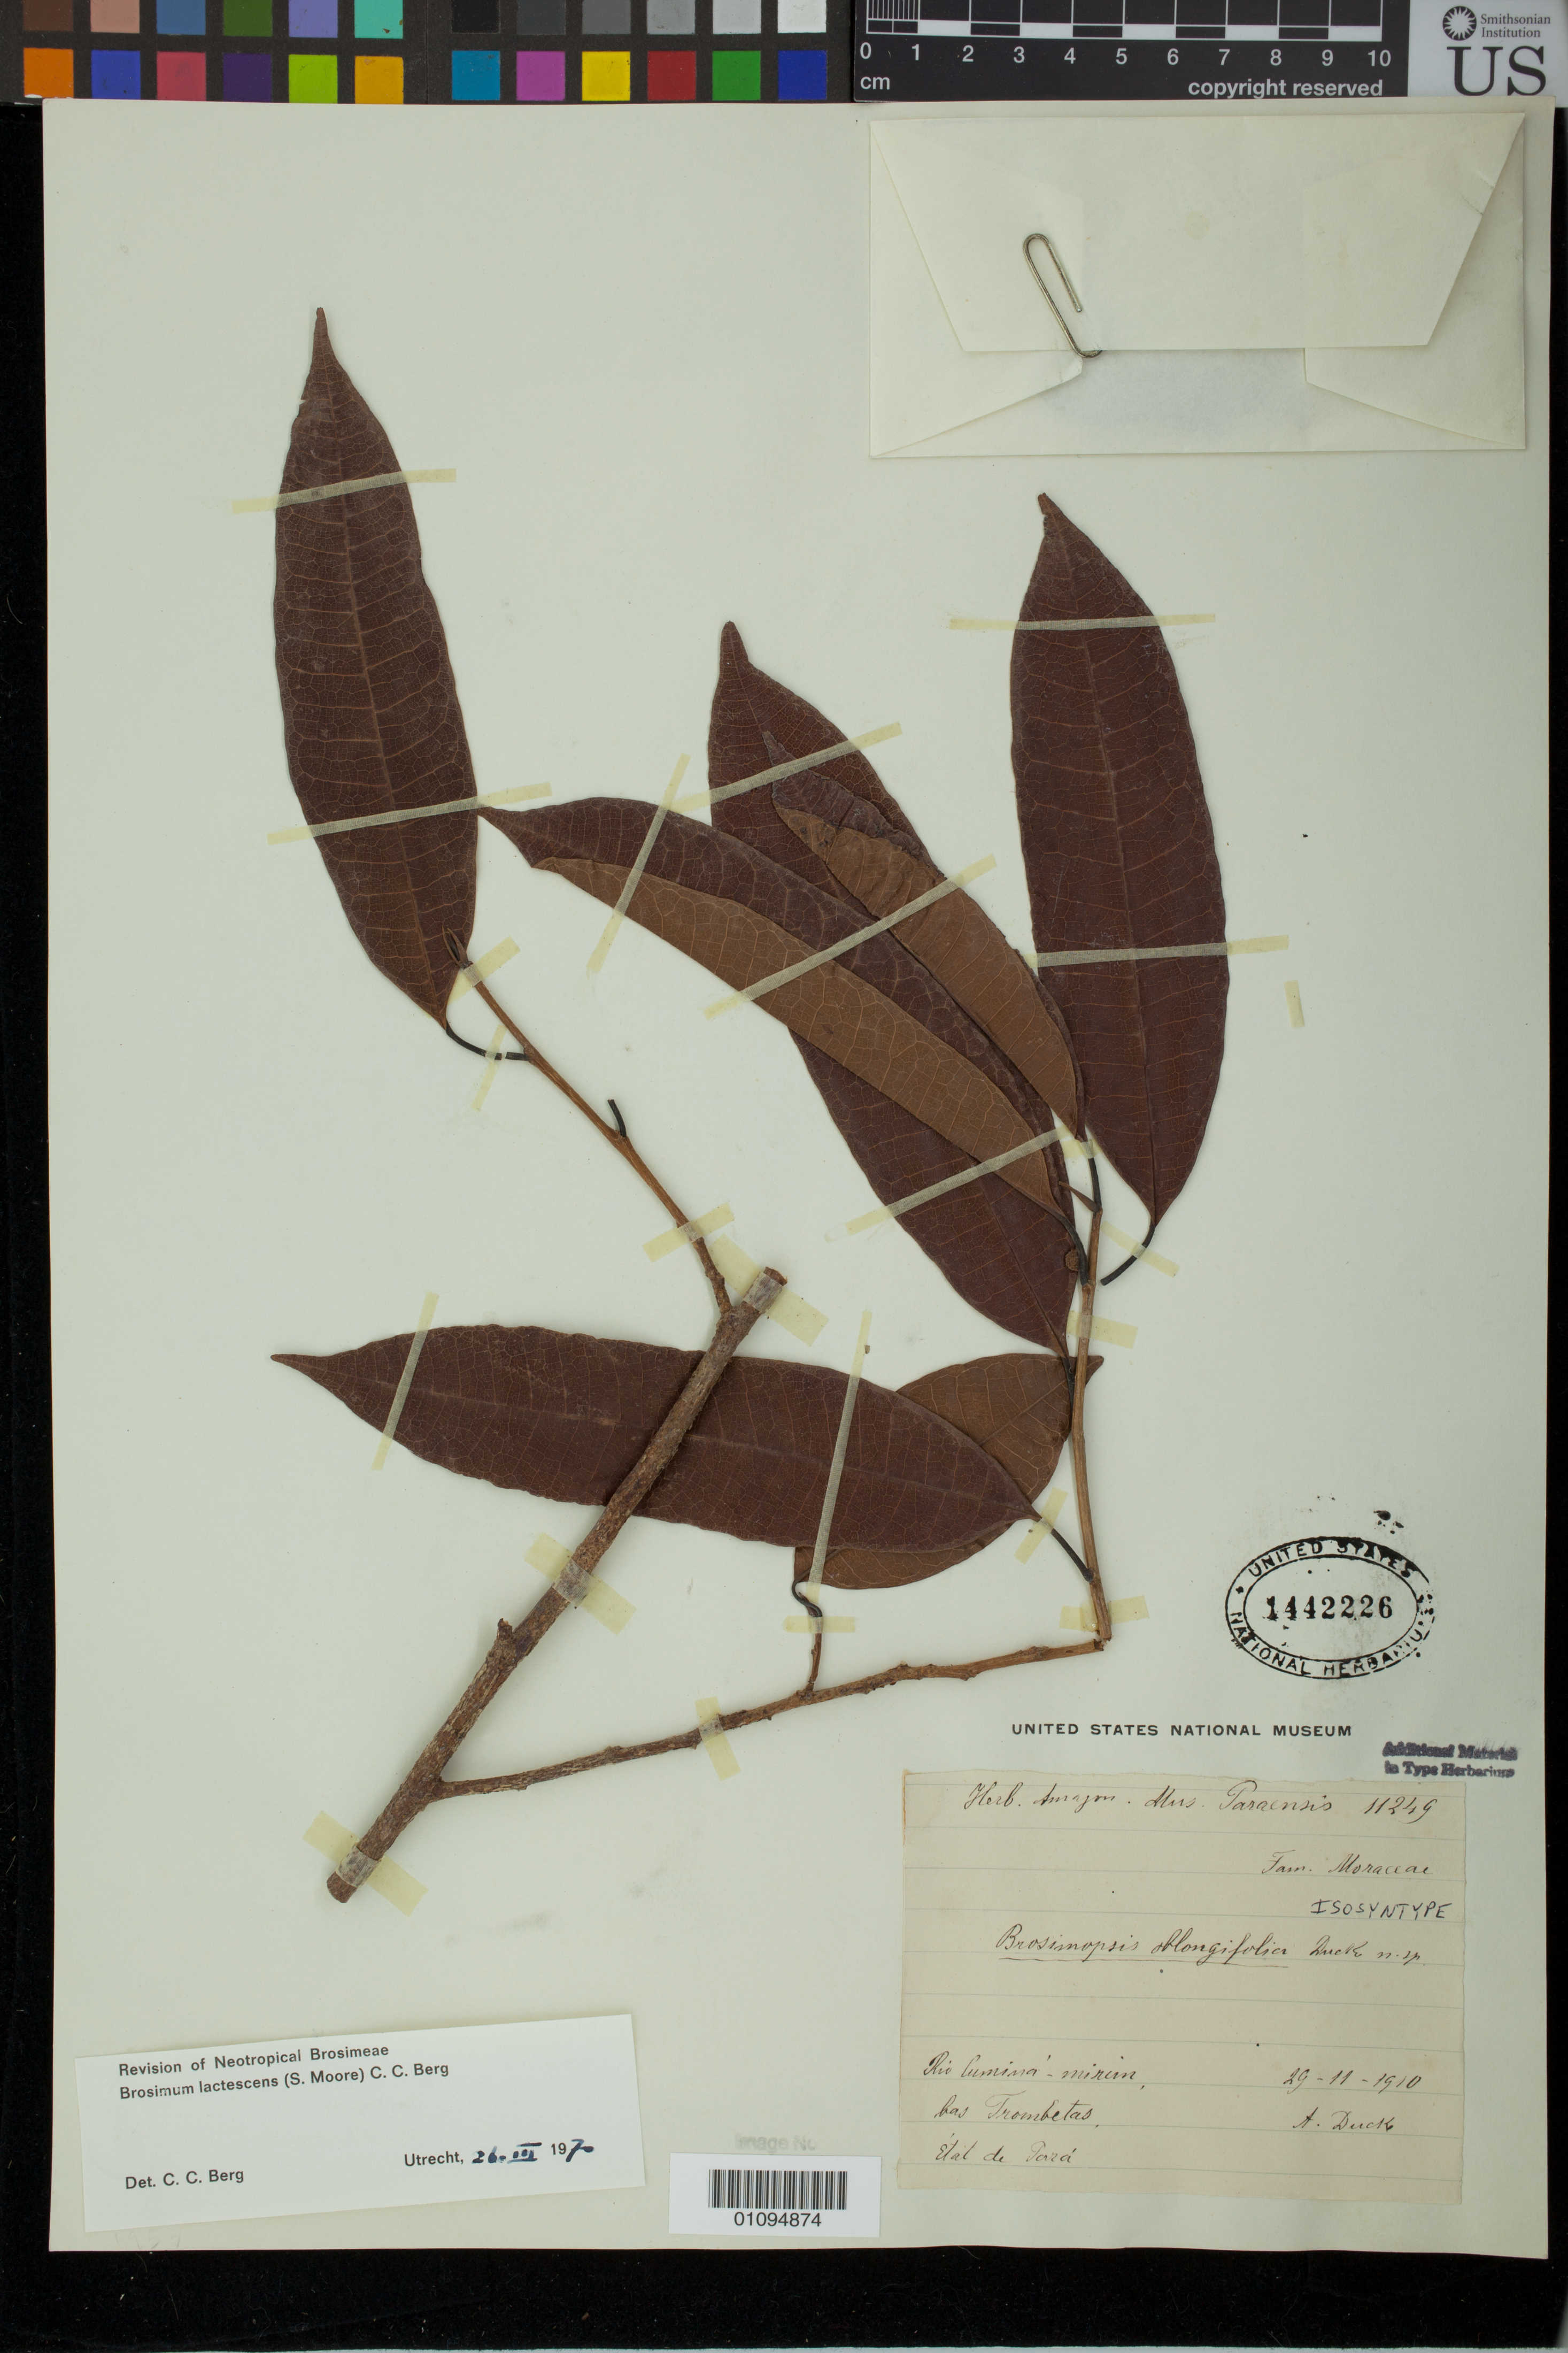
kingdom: Plantae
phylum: Tracheophyta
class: Magnoliopsida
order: Rosales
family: Moraceae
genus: Brosimopsis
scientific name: Brosimopsis oblongifolia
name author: Ducke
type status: Syntype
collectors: A. Ducke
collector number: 11249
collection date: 1910-11-29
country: Brazil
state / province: Pará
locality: Rio lumina-mirim, las Trombetas.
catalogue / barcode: US 1442226